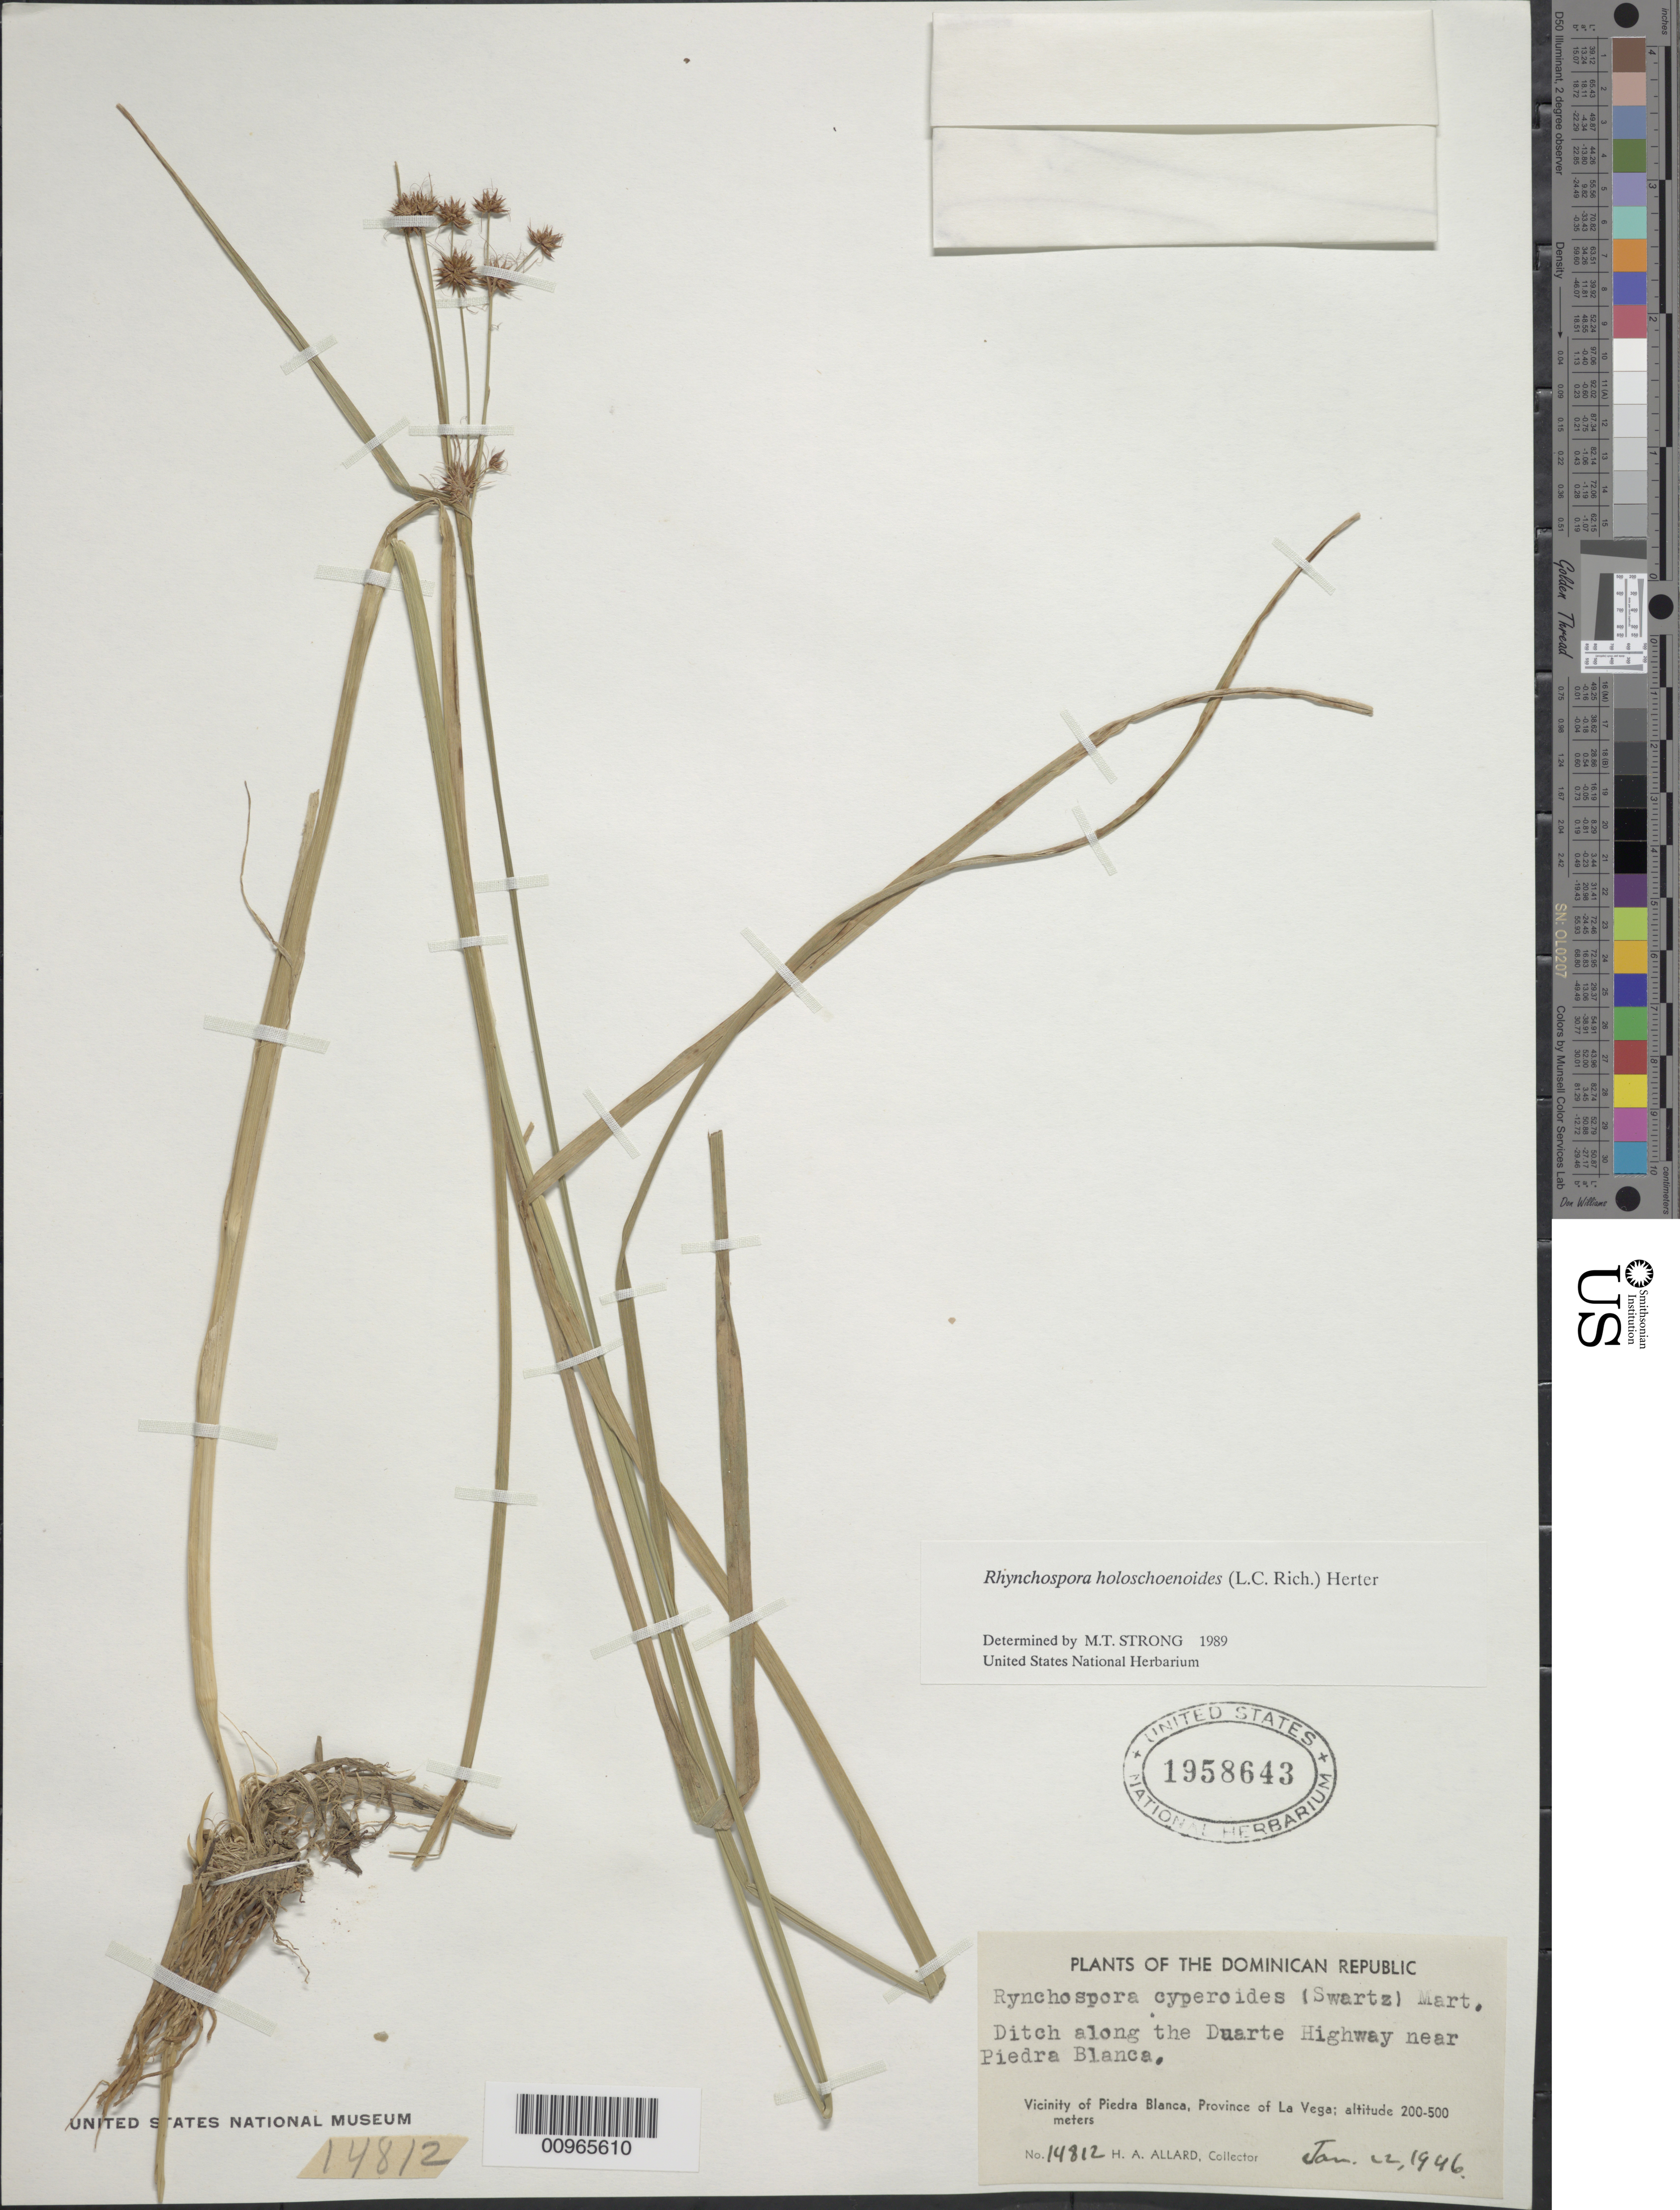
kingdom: Plantae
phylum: Tracheophyta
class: Liliopsida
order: Poales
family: Cyperaceae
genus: Rhynchospora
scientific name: Rhynchospora holoschoenoides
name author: (Rich.) Herter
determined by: Strong, M. T., (US), Smithsonian Institution - National Museum of Natural History (UNITED STATES)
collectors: H. A. Allard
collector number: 14812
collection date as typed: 22 Jan 1946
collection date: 1946-01-22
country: Dominican Republic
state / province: La Vega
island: Hispaniola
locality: Vicinity of Piedra Blanca, ditch along Duarte Highway near Piedra Blanca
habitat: Ditch along highway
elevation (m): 200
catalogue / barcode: US 1958643